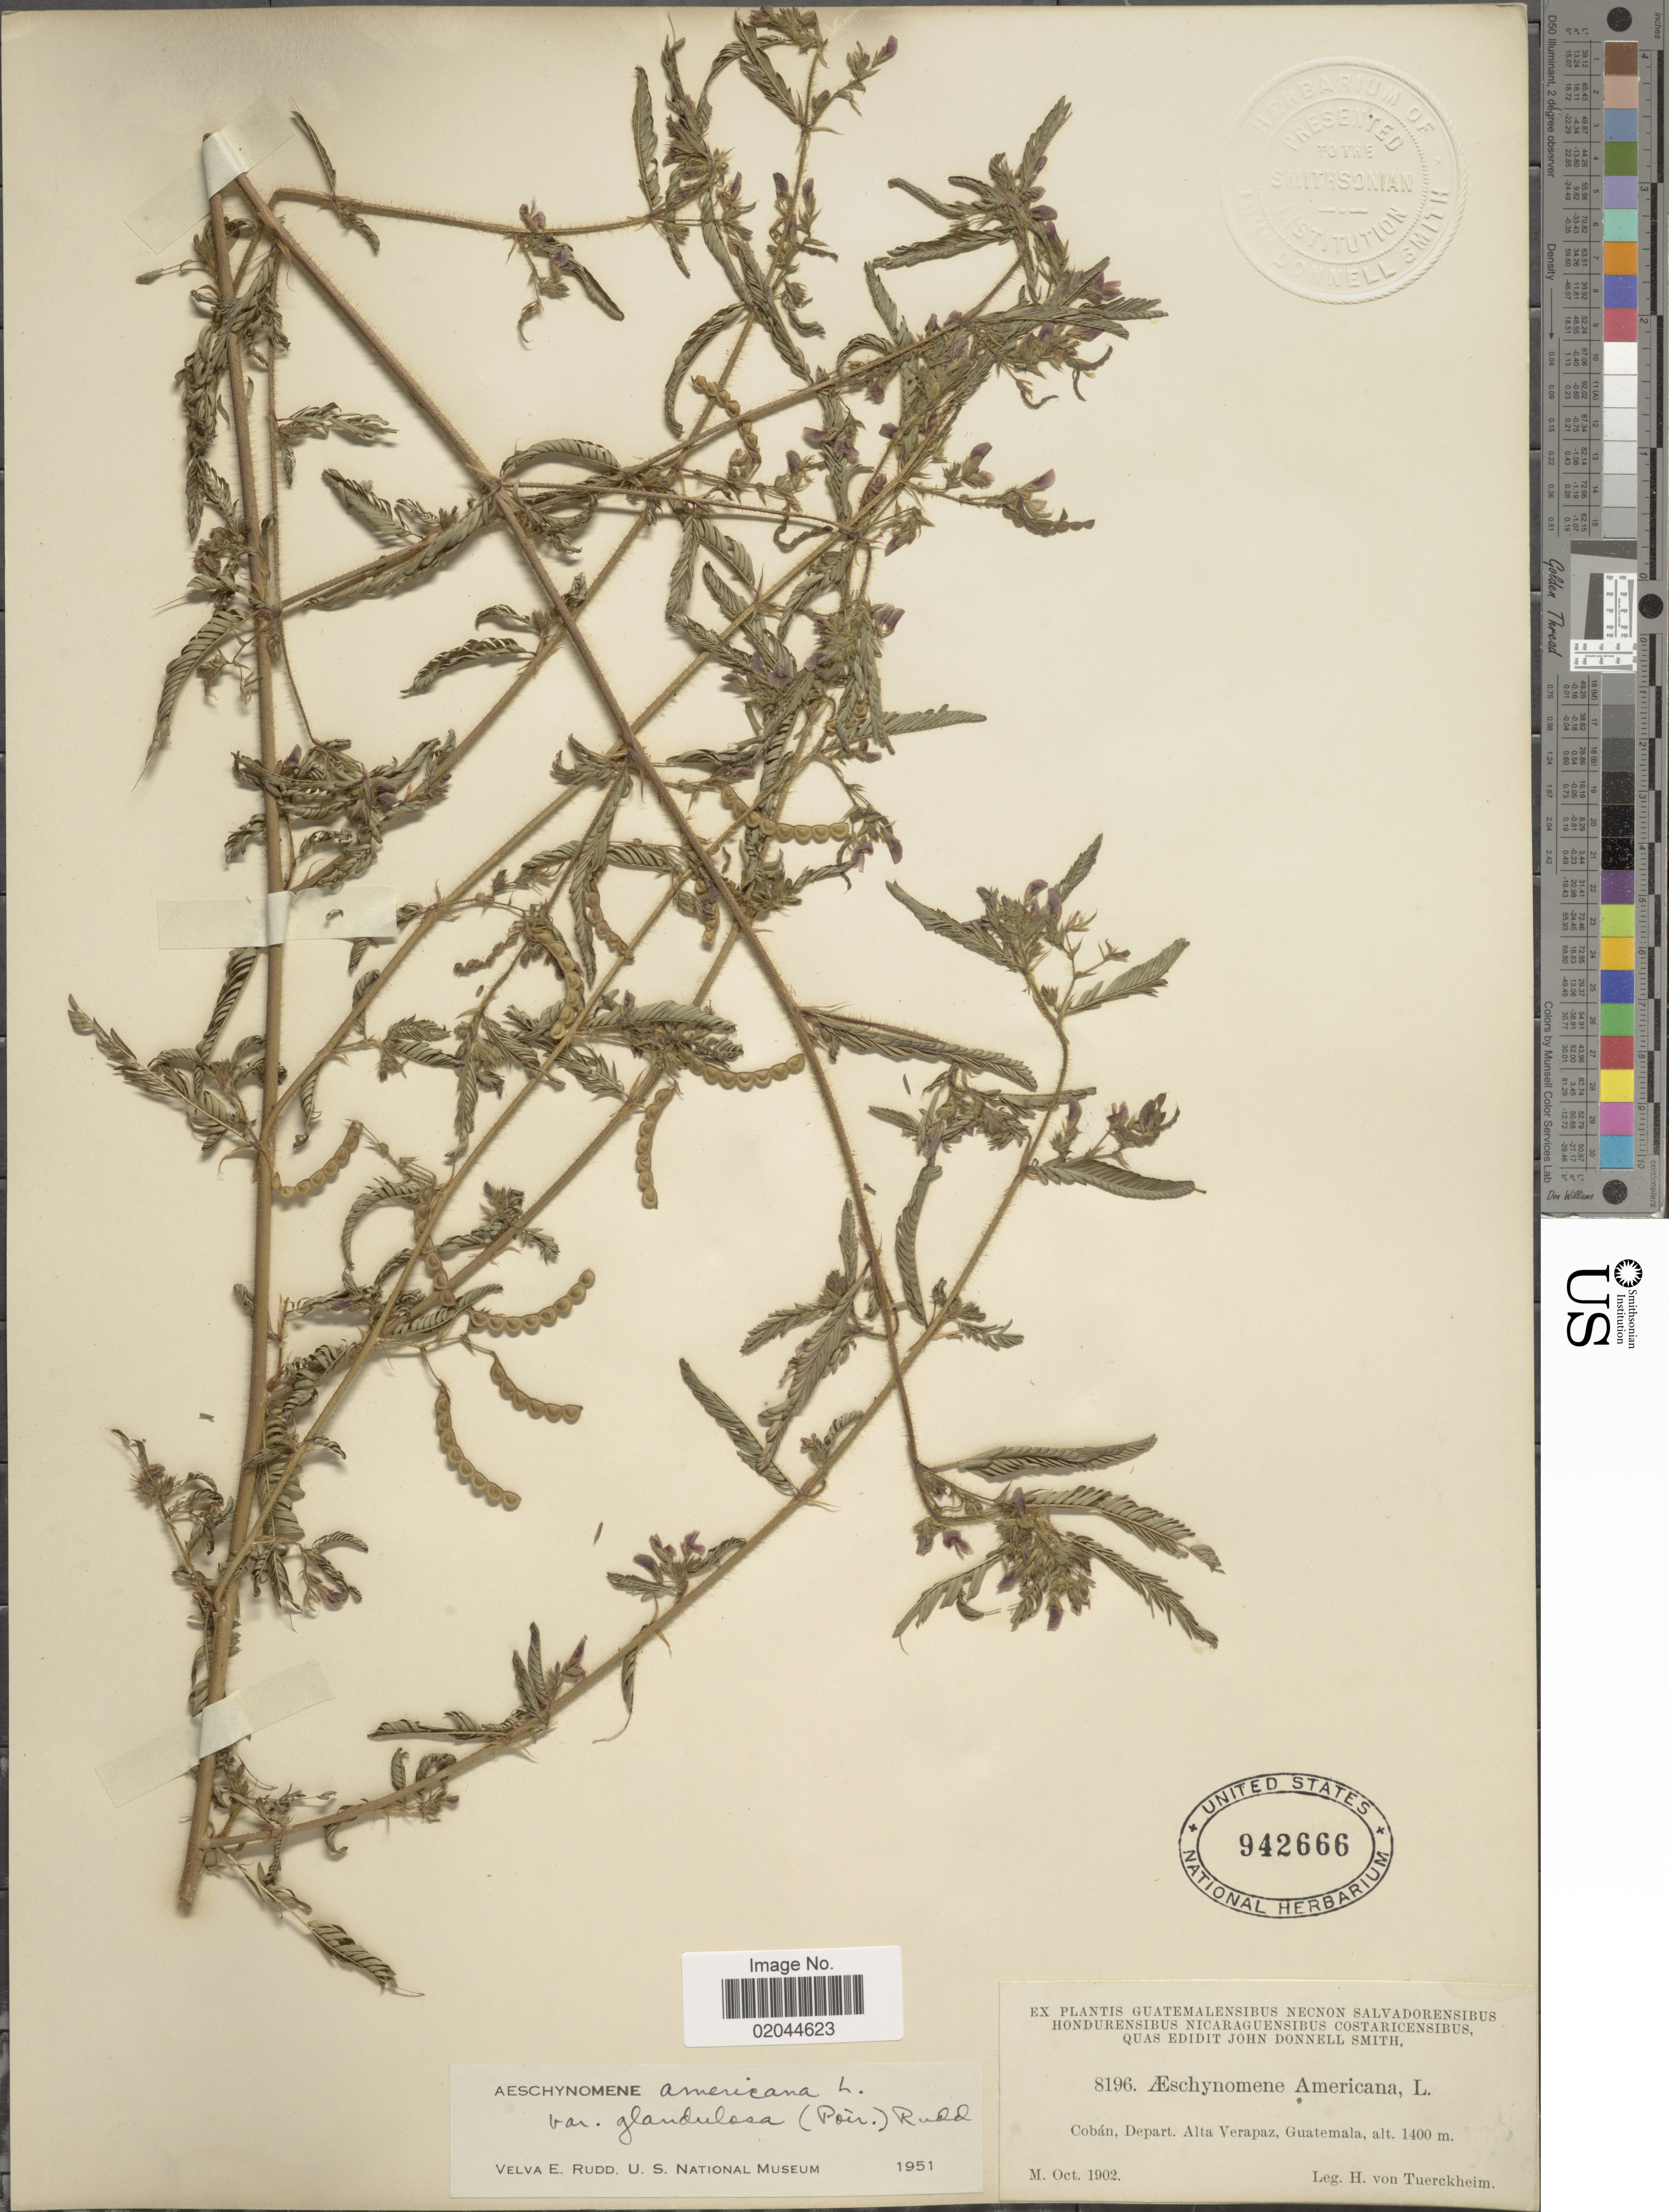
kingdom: Plantae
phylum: Tracheophyta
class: Magnoliopsida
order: Fabales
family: Fabaceae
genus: Aeschynomene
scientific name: Aeschynomene americana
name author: L.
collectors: H. von Türckheim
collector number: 8196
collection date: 1902-10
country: Guatemala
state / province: Alta Verapaz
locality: Coban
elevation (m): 1400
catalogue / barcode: US 942666